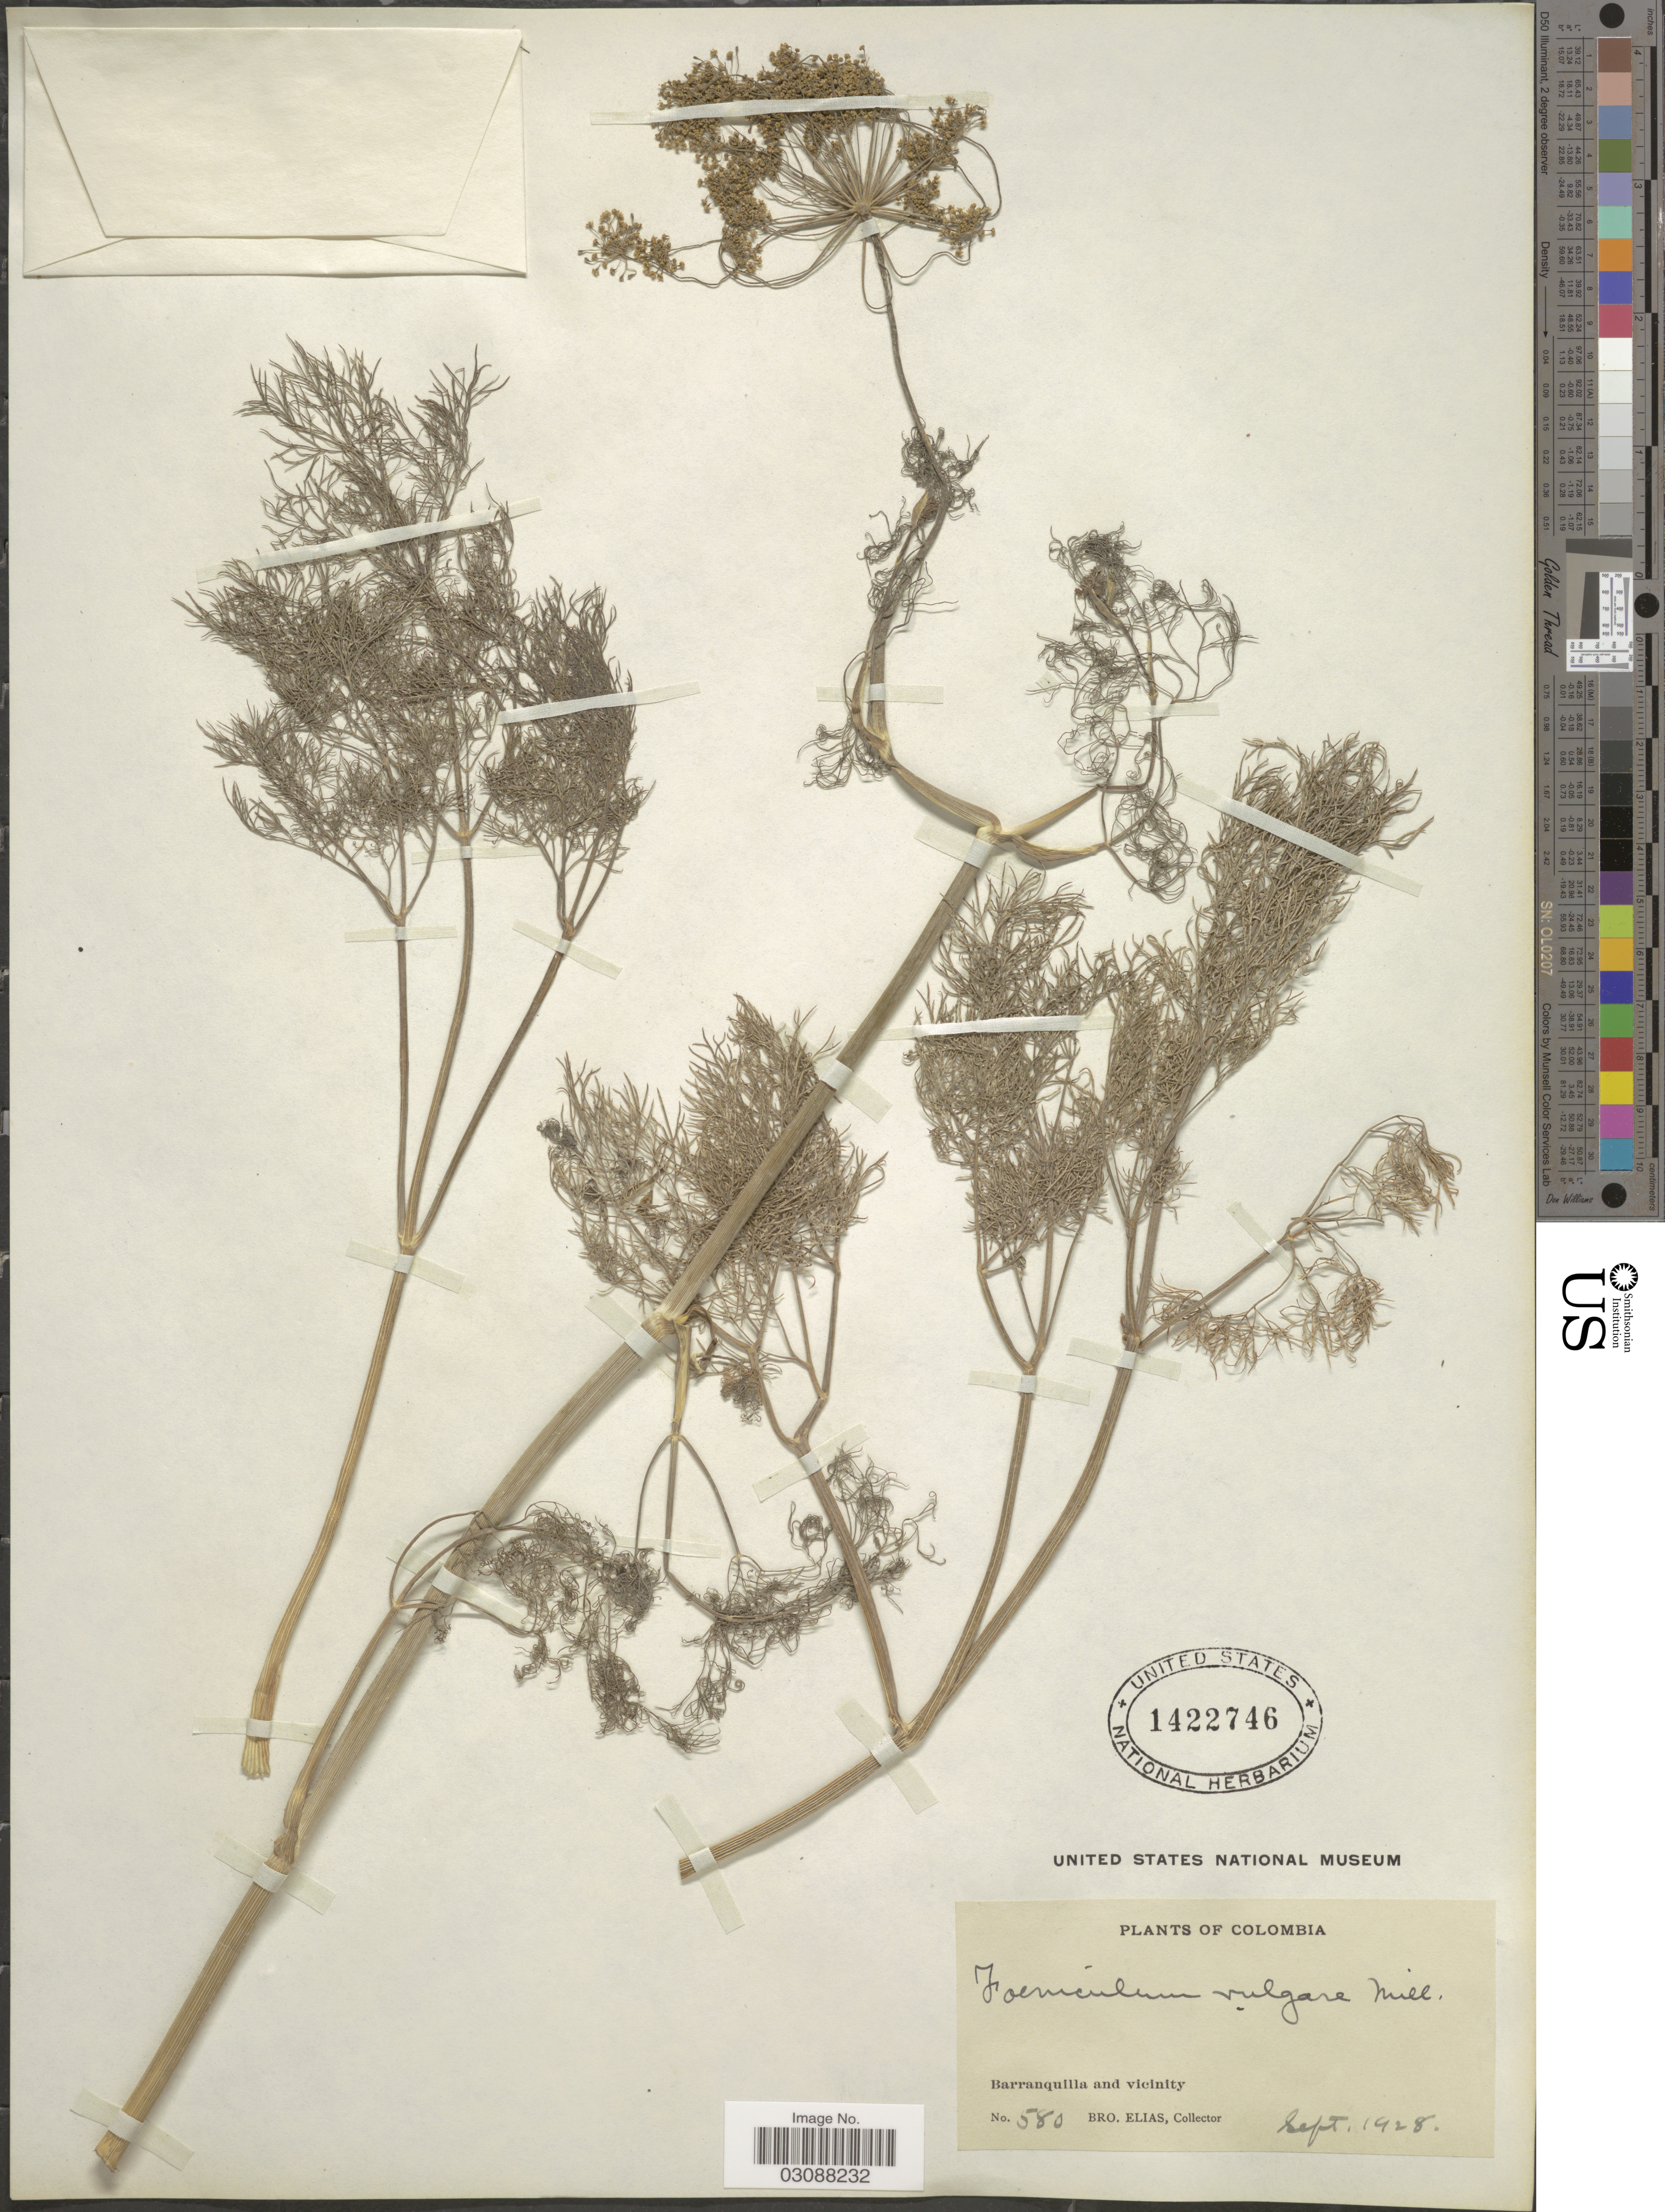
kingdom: Plantae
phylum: Tracheophyta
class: Magnoliopsida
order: Apiales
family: Apiaceae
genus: Foeniculum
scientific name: Foeniculum vulgare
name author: Mill.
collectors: Bro. Elias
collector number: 580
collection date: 1928-09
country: Colombia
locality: Barranquila and vicinity.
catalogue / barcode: US 1422746